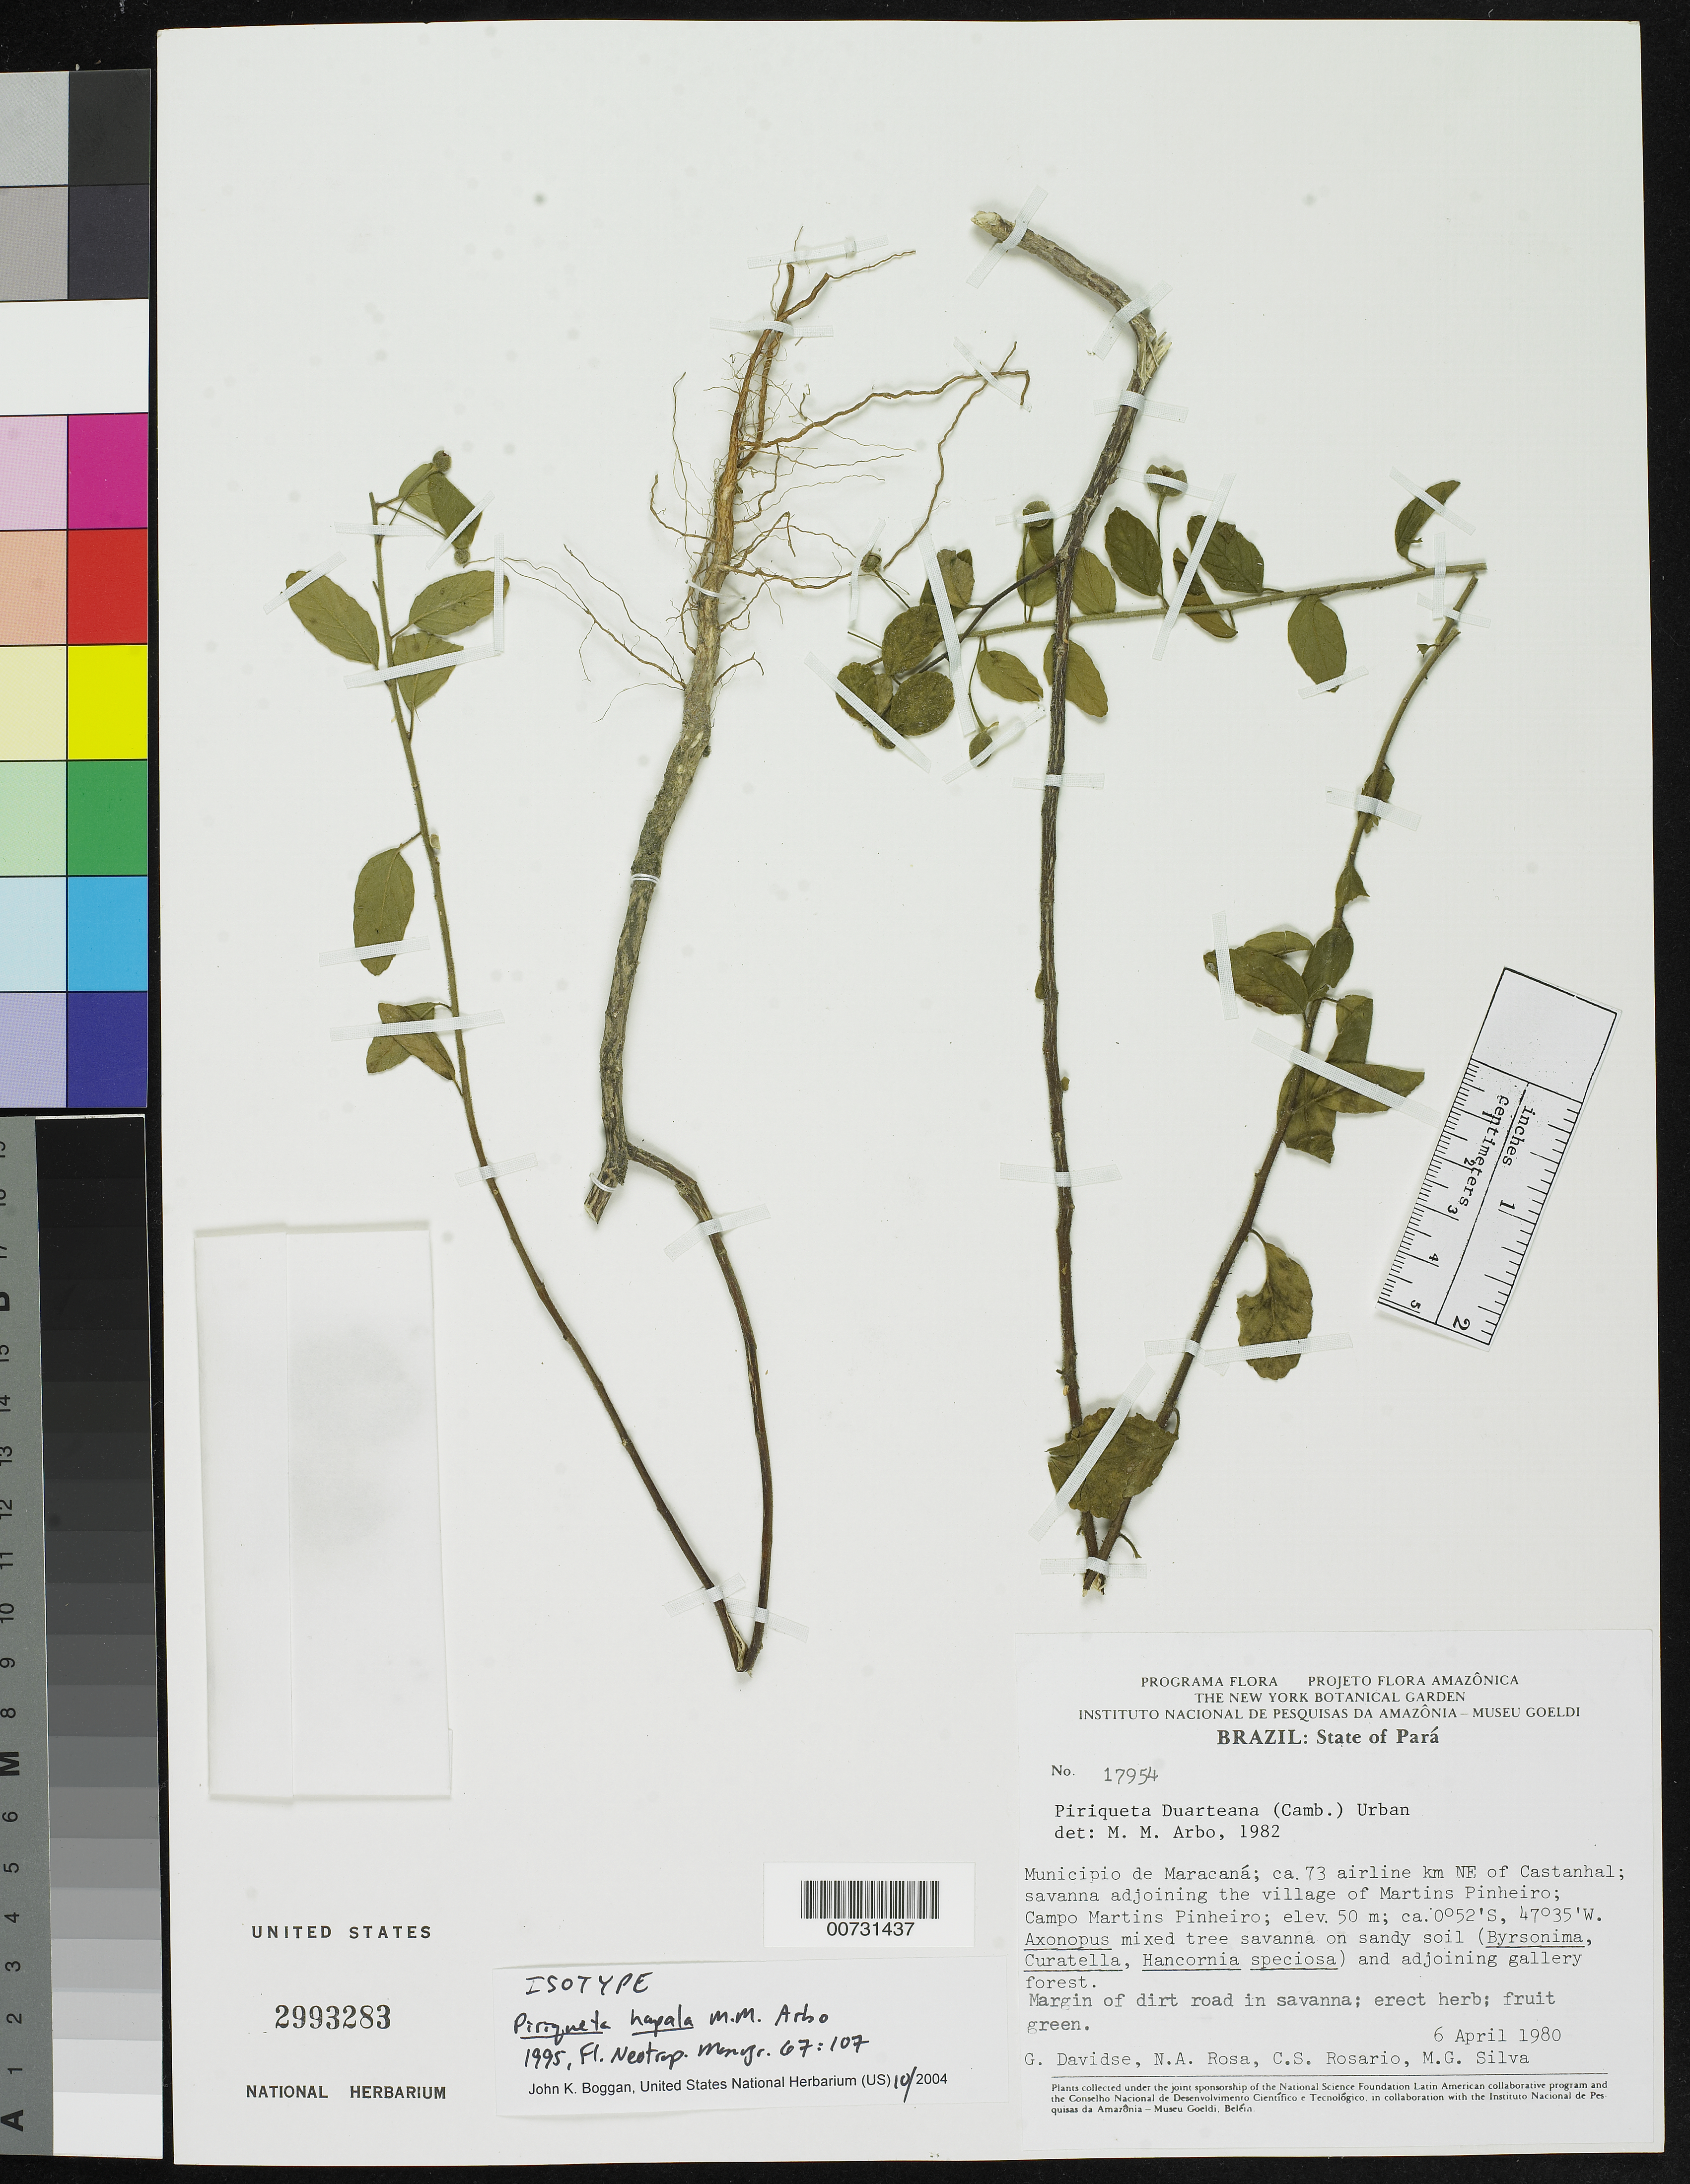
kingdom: Plantae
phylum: Tracheophyta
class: Magnoliopsida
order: Malpighiales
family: Turneraceae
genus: Piriqueta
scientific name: Piriqueta hapala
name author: Arbo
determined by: Boggan, J. K., (US), NMNH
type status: Isotype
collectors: G. Davidse, N. A. Rosa, C. S. Rosário & M. G. Silva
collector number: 17954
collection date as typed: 06 Apr 1980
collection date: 1980-04-06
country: Brazil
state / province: Pará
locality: Municipio de Maracaná; ca. 73 airline km NE of Castanhal; savanna adjoining the village of Martins Pinheiro; Campo Martins Pinheiro.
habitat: Axonopus mixed tree savanna on sandy soil and adjoining gallery forest. Margin of dirt road in savanna.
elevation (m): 50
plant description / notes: Holotype at CTES.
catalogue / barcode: US 2993283